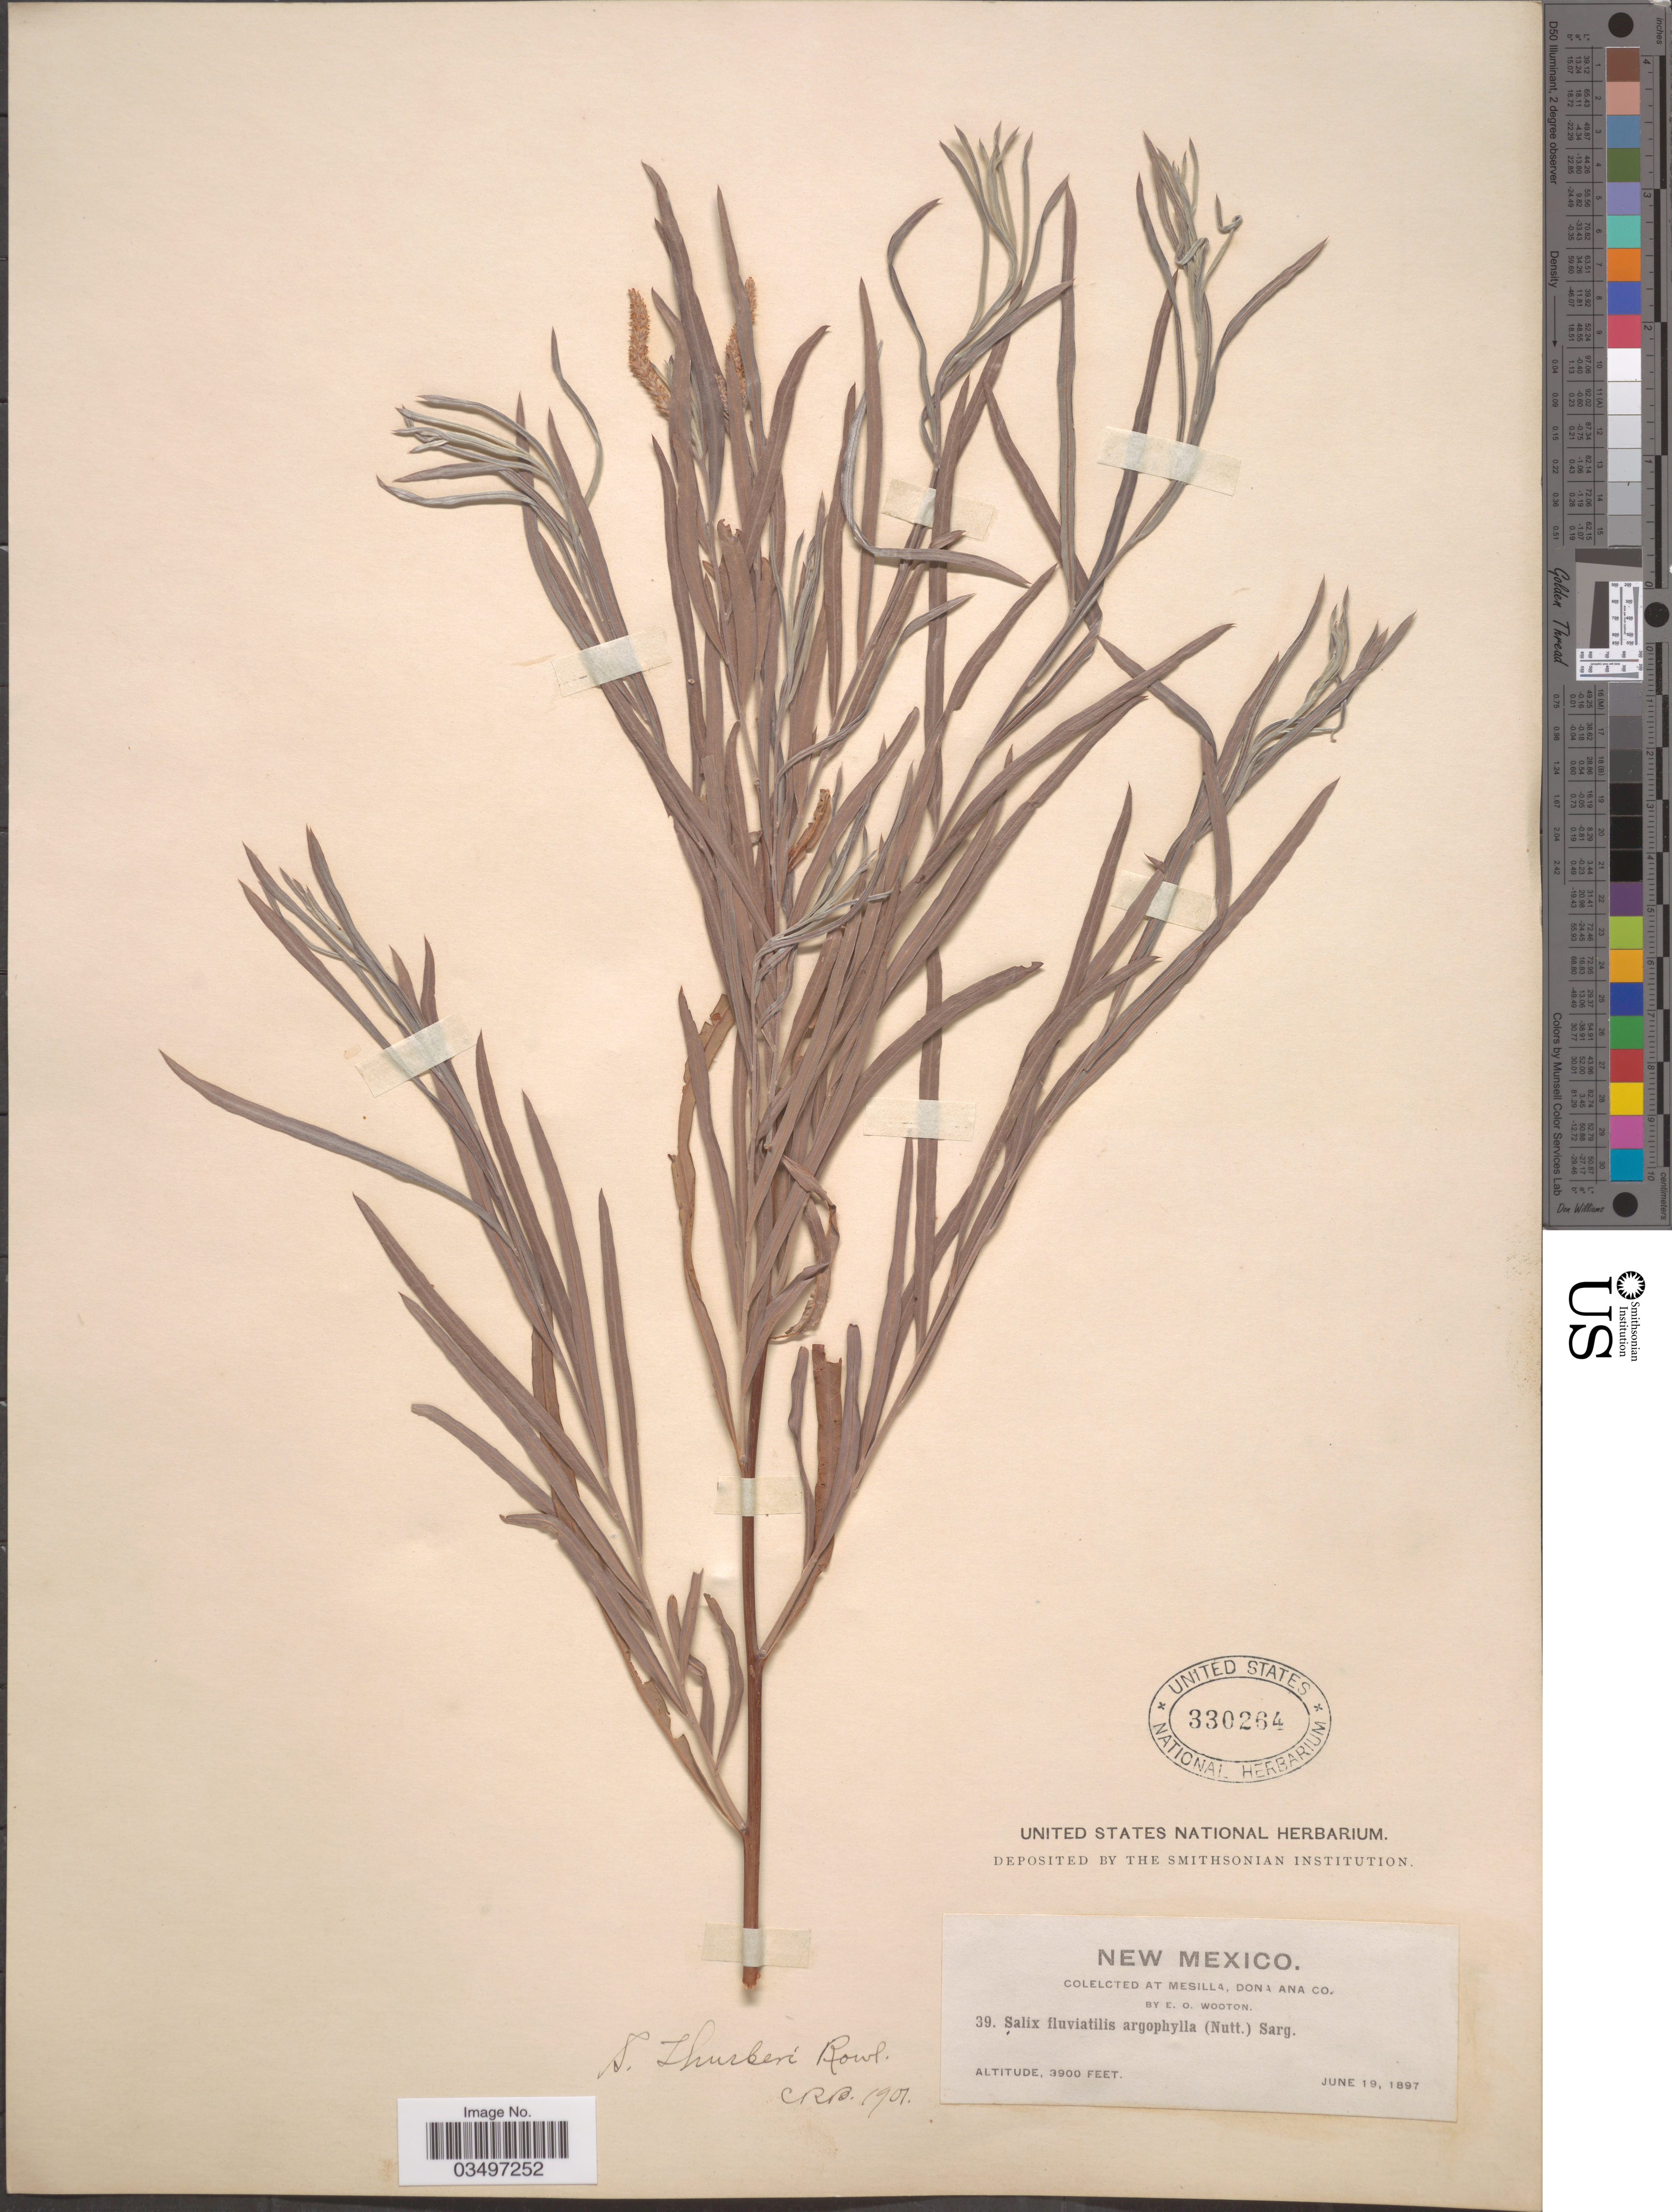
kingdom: Plantae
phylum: Tracheophyta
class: Magnoliopsida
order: Malpighiales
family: Salicaceae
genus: Salix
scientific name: Salix exigua var. stenophylla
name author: (Rydb.) C.K. Schneid.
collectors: E. O. Wooton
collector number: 39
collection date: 1897-06-19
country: United States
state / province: New Mexico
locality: At Mesilla, Dona Ana Co.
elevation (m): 1189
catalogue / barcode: US 330264